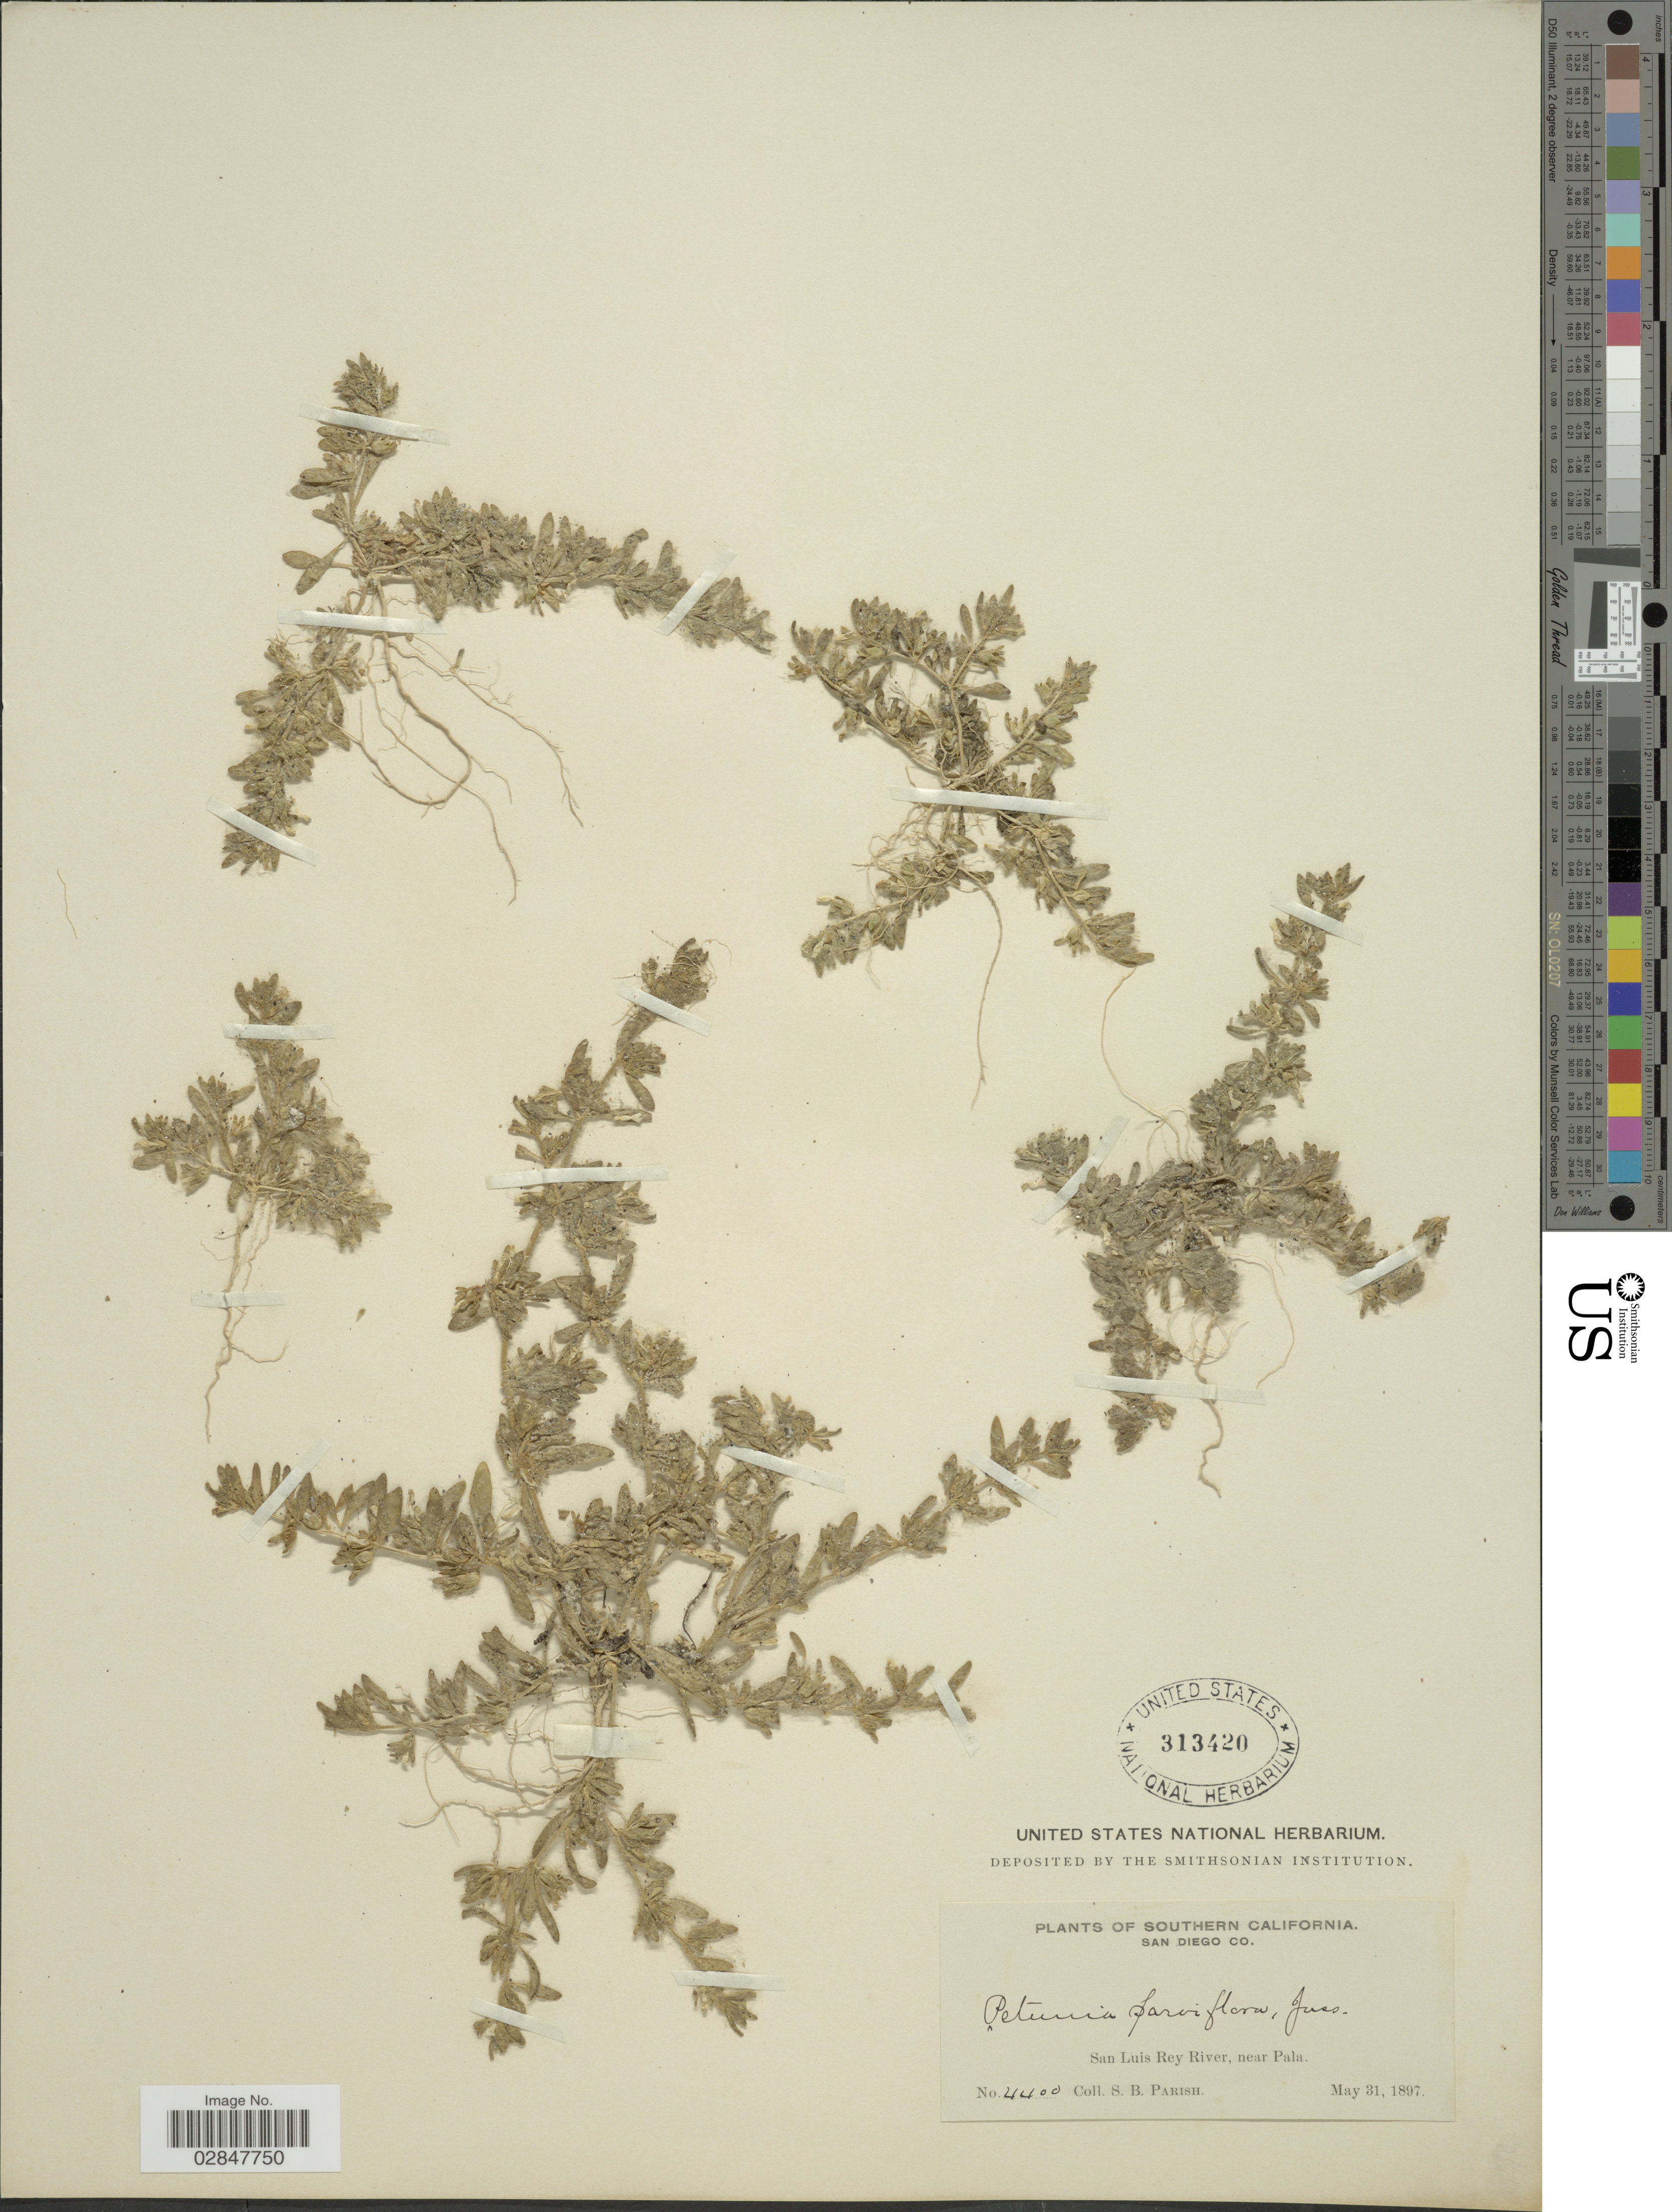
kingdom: Plantae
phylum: Tracheophyta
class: Magnoliopsida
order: Solanales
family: Solanaceae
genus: Petunia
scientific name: Petunia parviflora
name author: Juss.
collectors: S. B. Parish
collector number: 4400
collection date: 1897-05-31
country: United States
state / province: California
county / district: San Diego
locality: Southern California, San Diego Co., San Luis Rey river, near Pala.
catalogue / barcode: US 313420